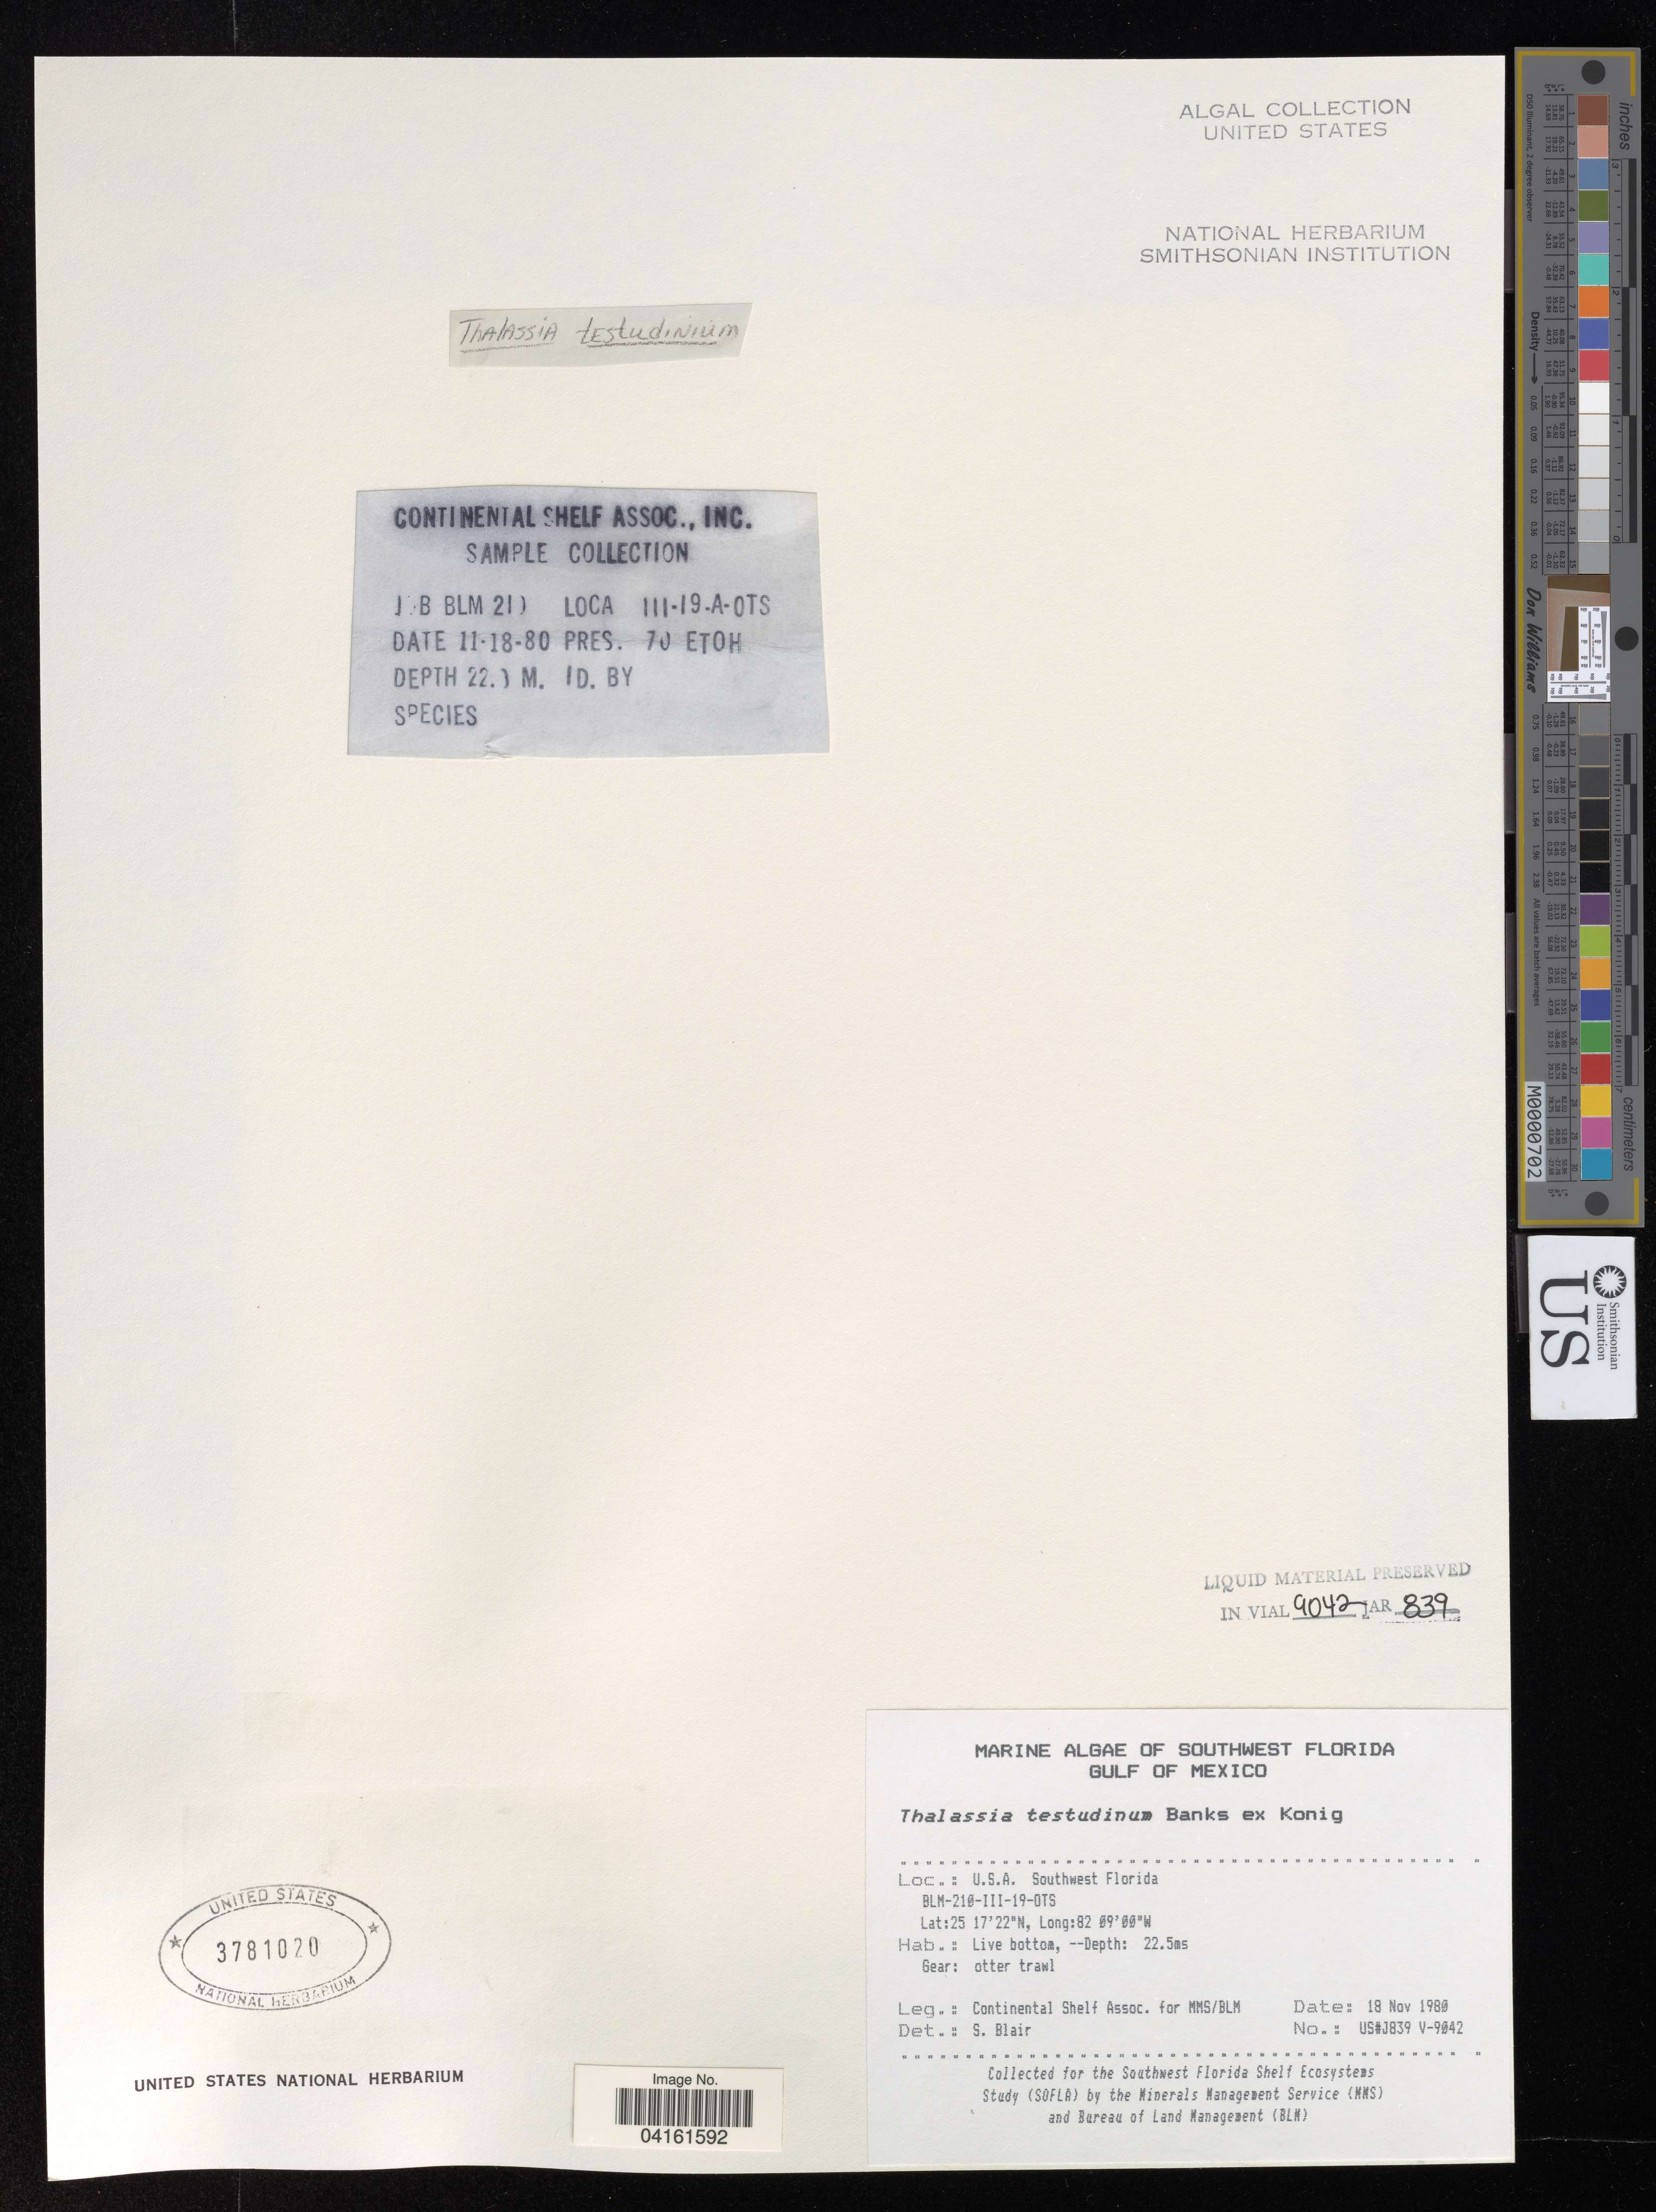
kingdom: Plantae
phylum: Tracheophyta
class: Liliopsida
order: Alismatales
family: Hydrocharitaceae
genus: Thalassia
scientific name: Thalassia testudinum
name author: Banks & Sol. ex K.D. Koenig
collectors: Continental Shelf Associates for the MMS/BLM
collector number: US#J839 V-9042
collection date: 1980-11-18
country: United States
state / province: Florida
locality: Southwest Florida. Gulf of Mexico. BLM-210-III-19-OTS.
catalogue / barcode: US 3781020